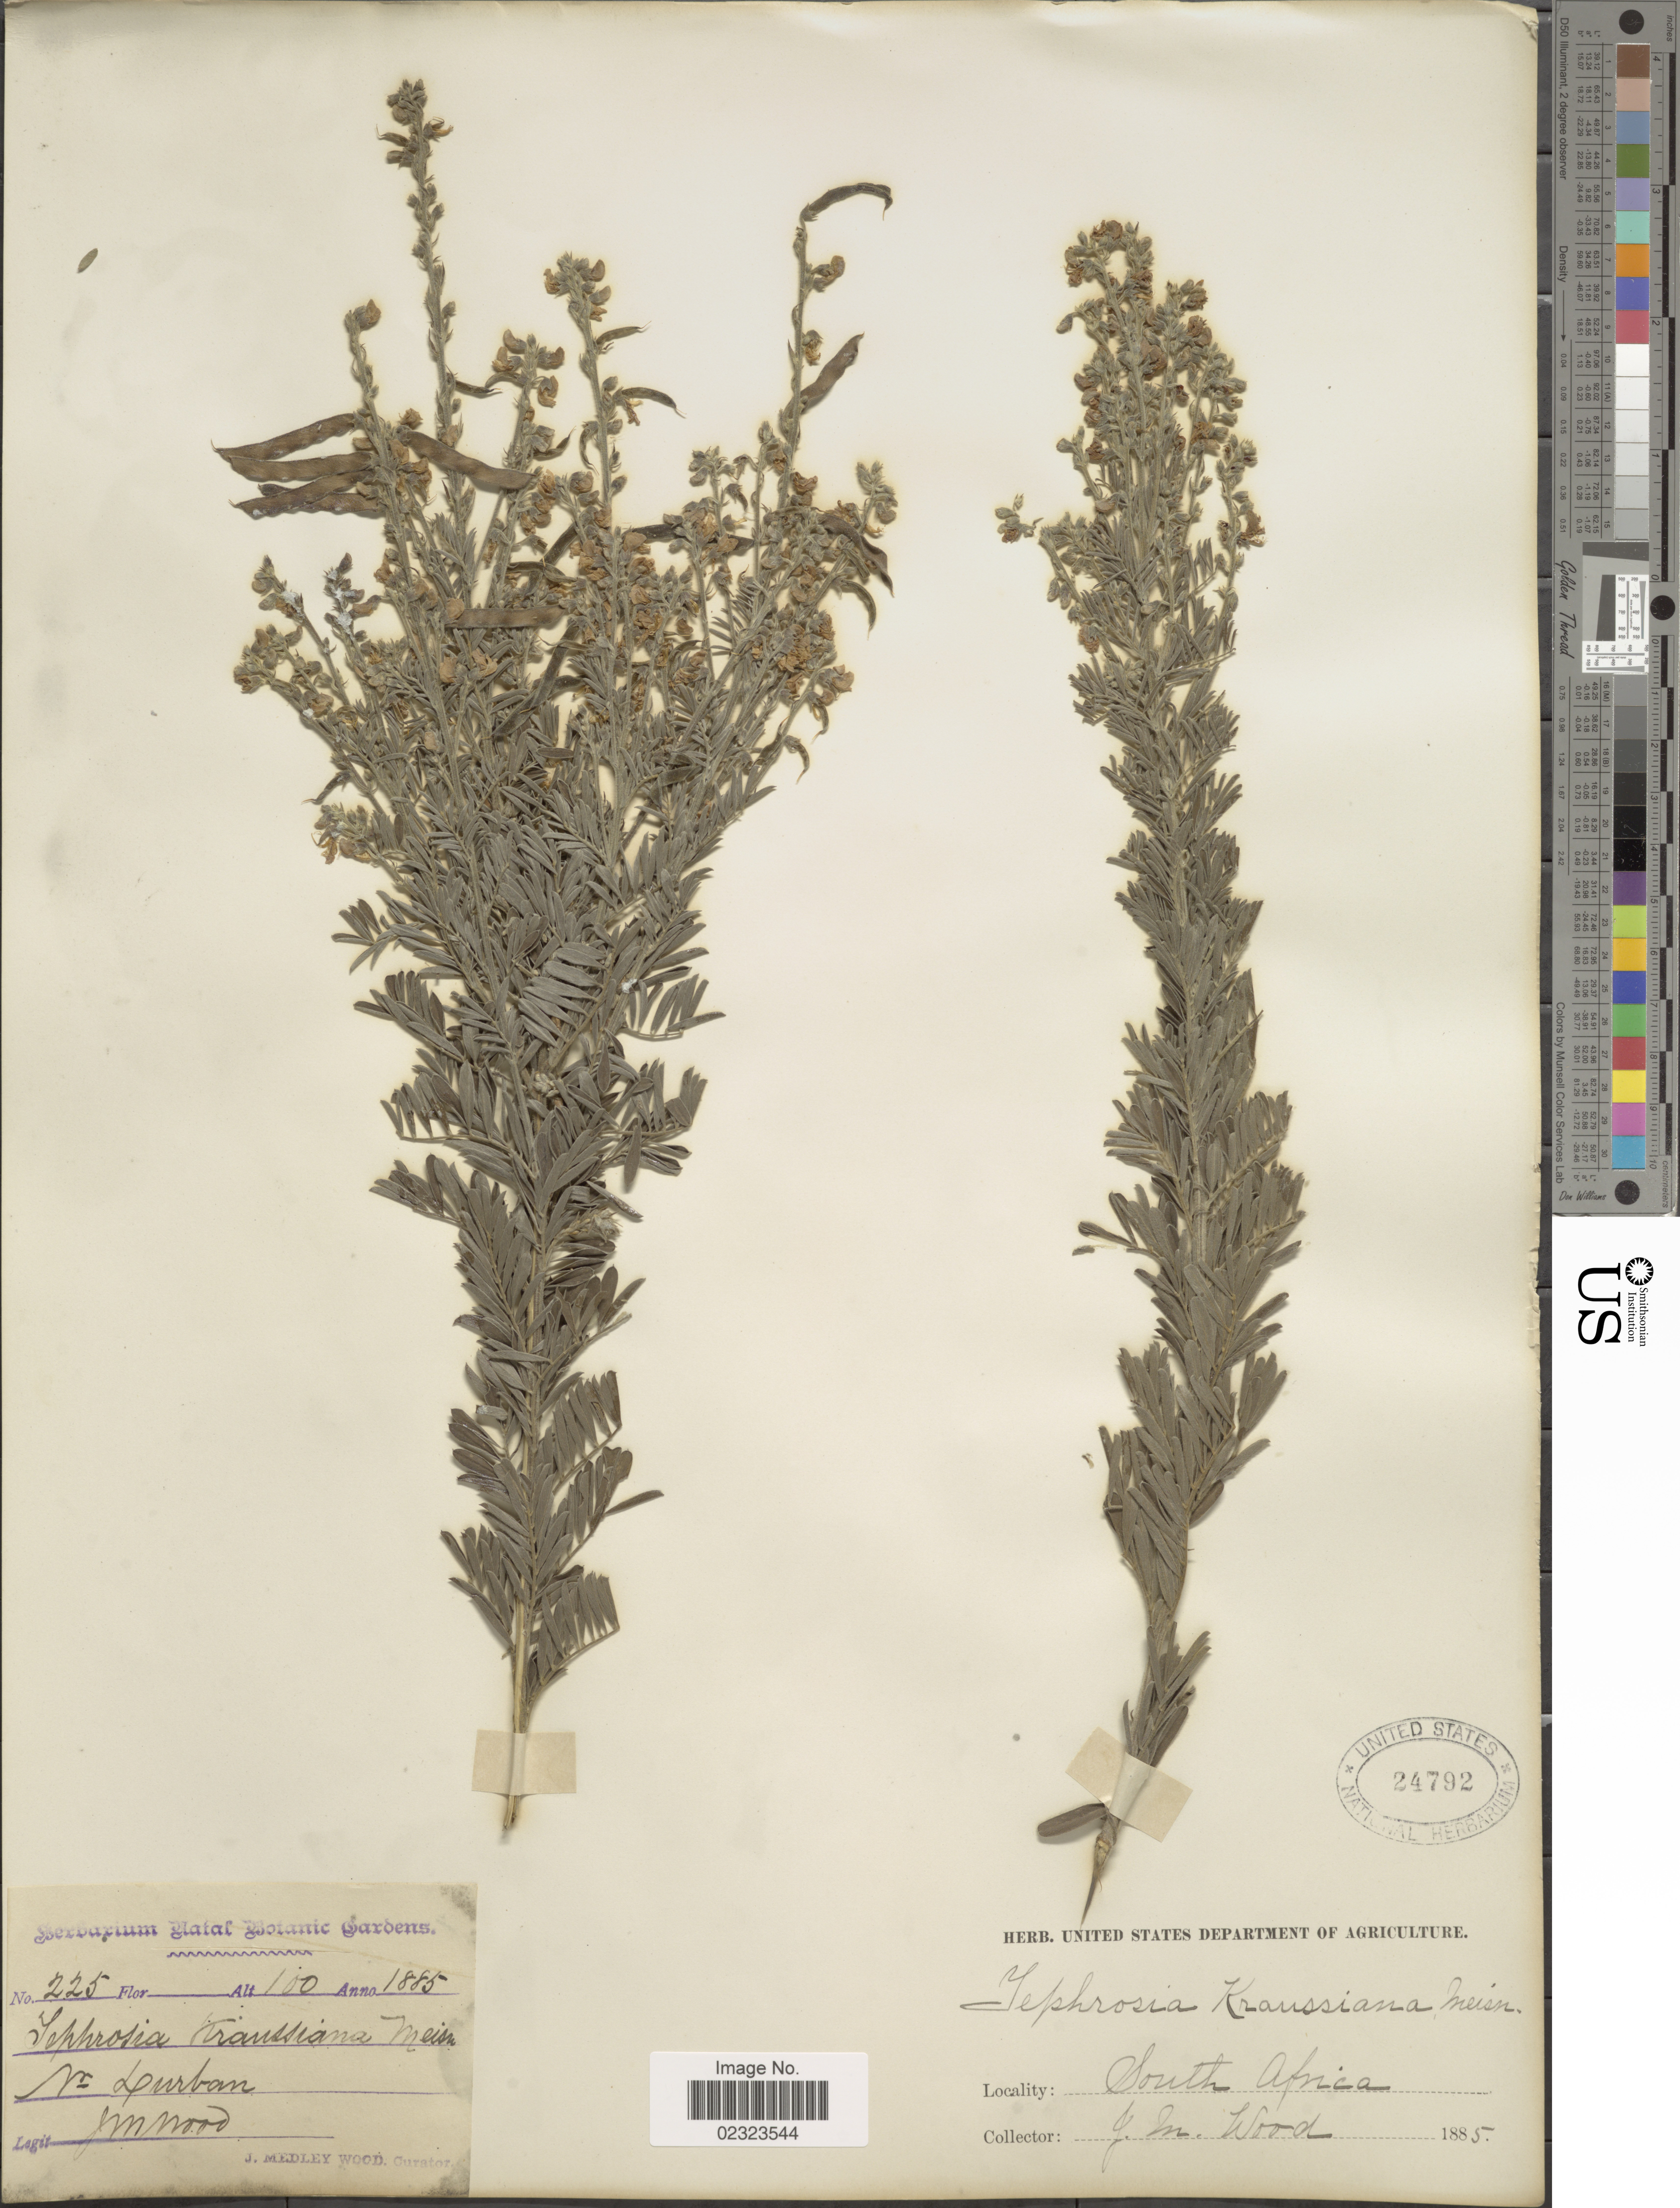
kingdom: Plantae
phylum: Tracheophyta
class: Magnoliopsida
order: Fabales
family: Fabaceae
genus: Tephrosia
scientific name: Tephrosia kraussiana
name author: Meisn.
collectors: J. Medley Wood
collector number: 225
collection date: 1885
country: South Africa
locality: N. Durban.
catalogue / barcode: US 24792